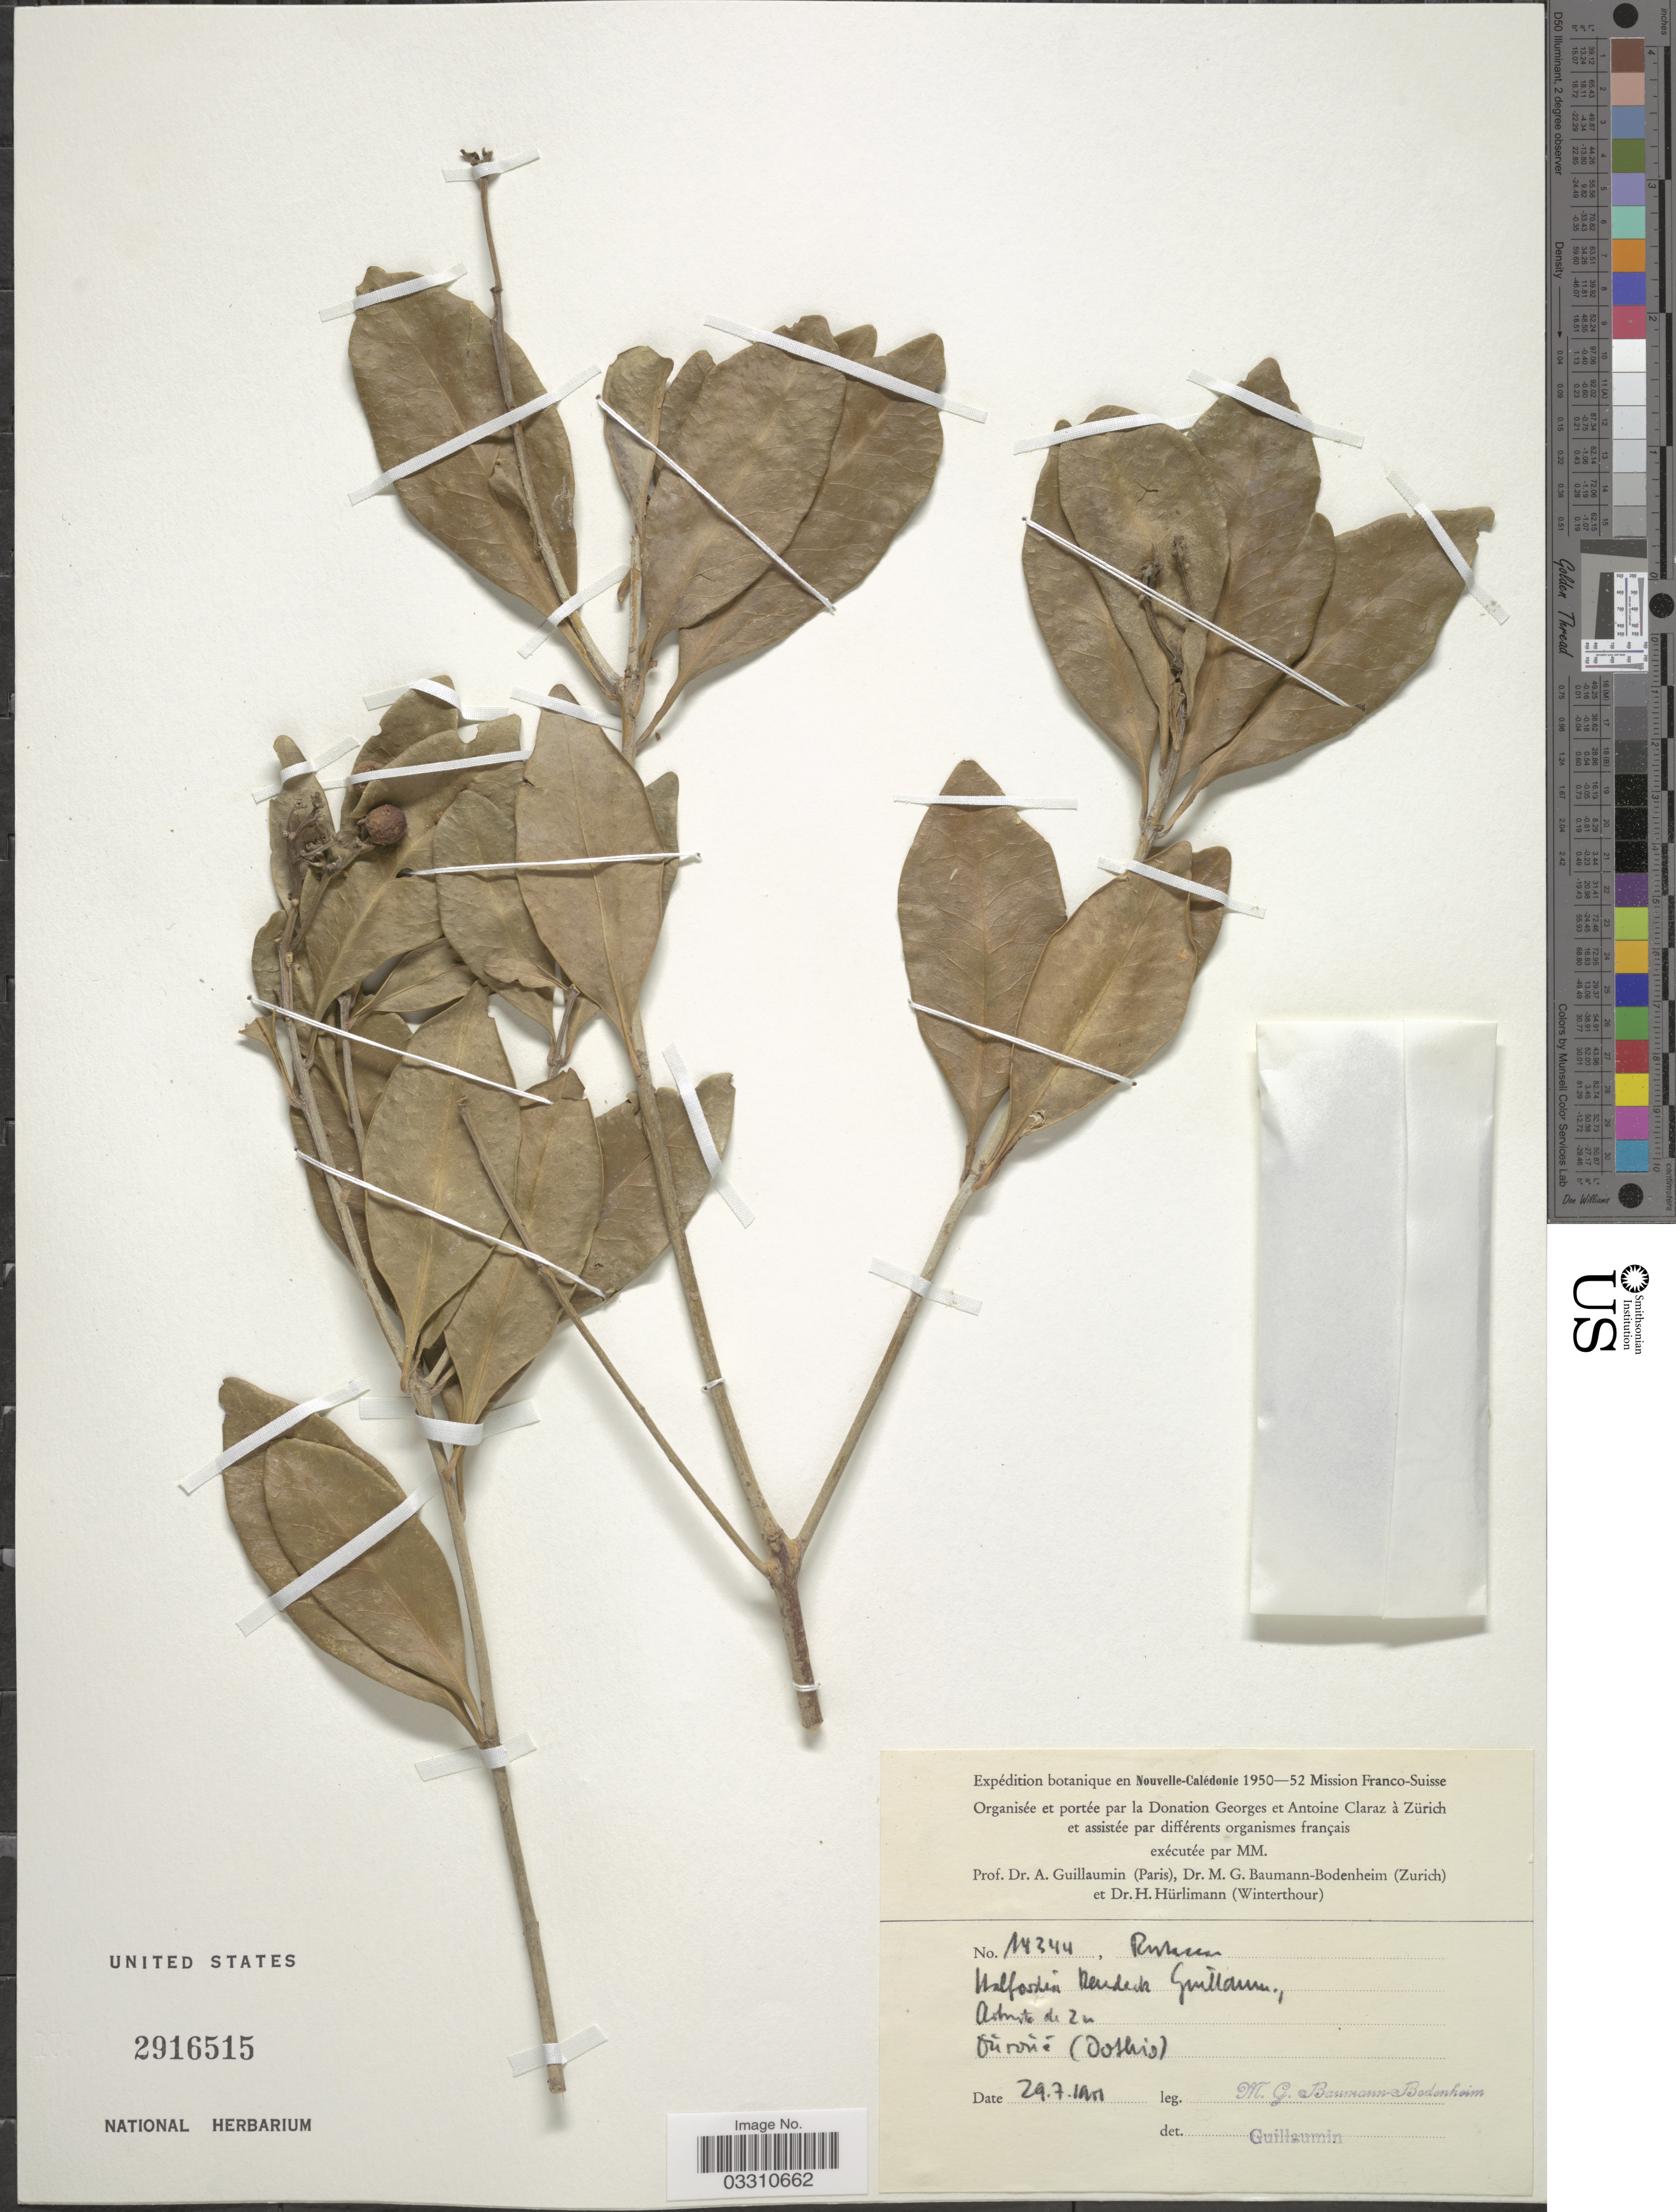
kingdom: Plantae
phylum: Tracheophyta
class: Magnoliopsida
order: Sapindales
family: Rutaceae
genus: Halfordia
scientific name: Halfordia kendack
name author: (Montrouz.) Guillaumin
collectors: M. G. Baumann-Bodenheim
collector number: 14344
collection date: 1950-07-29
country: New Caledonia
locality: Ouroue (Dothio).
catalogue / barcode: US 2916515